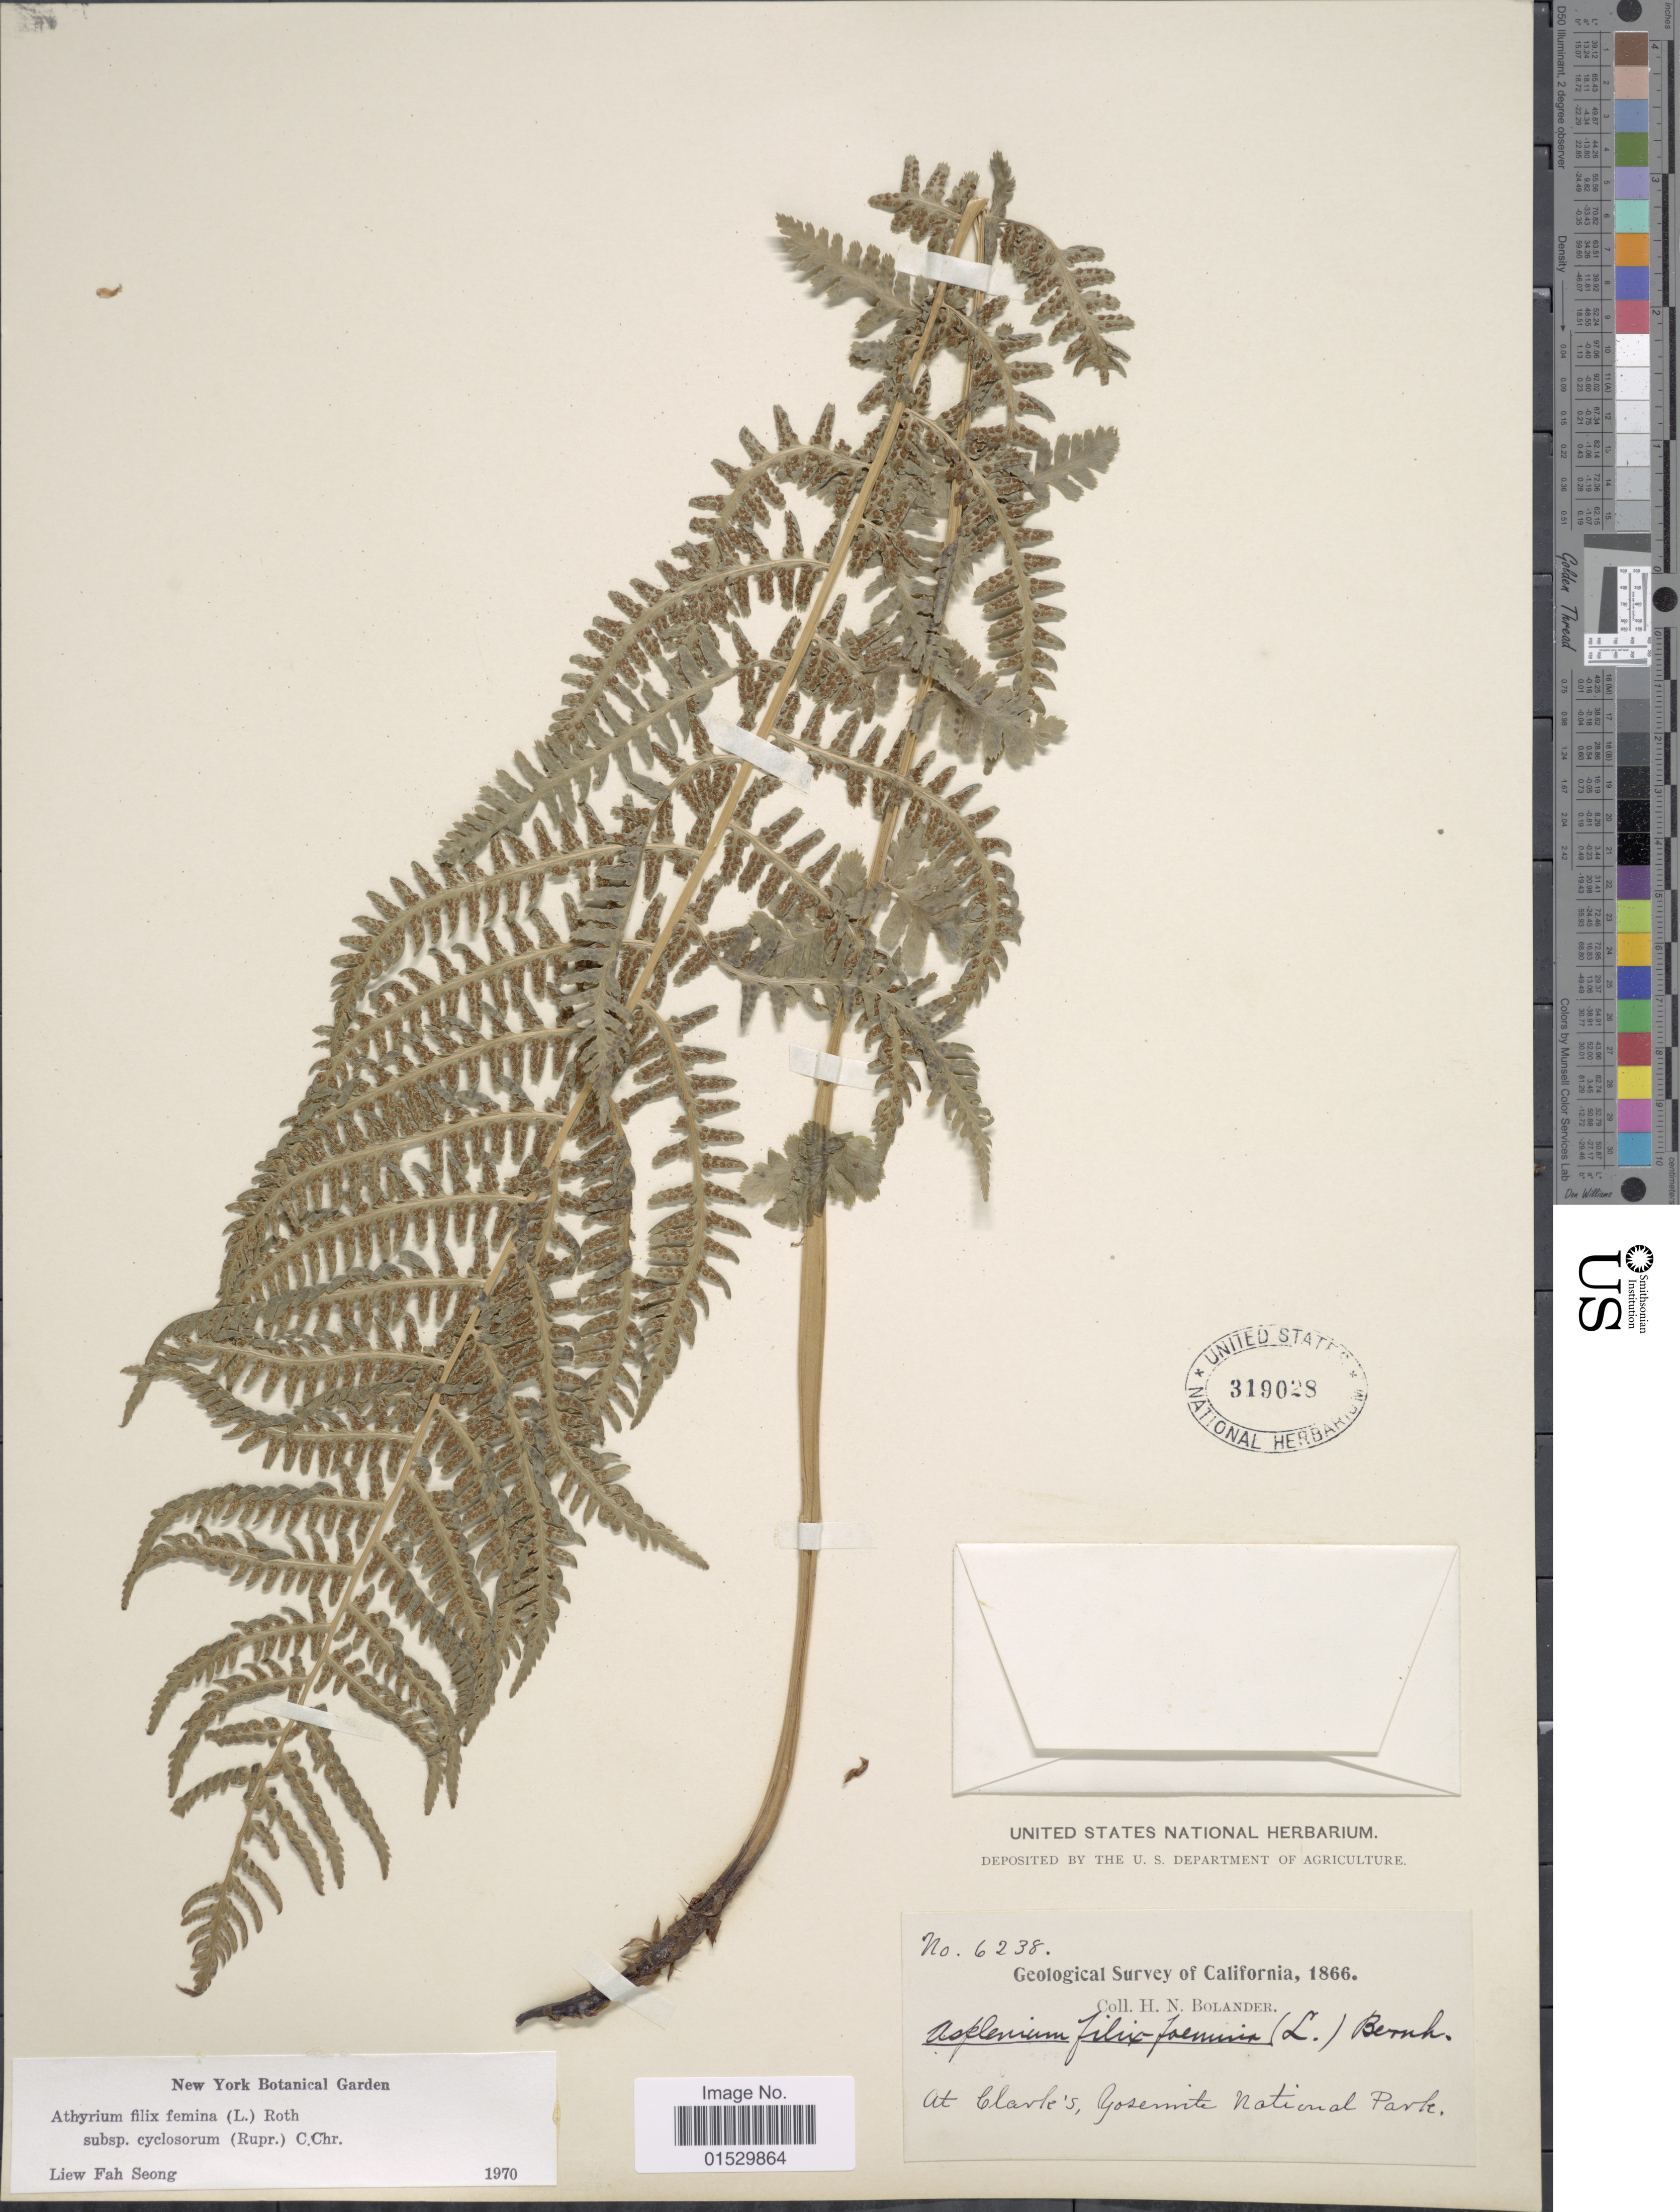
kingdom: Plantae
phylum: Tracheophyta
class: Polypodiopsida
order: Polypodiales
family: Athyriaceae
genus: Athyrium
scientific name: Athyrium filix-femina subsp. cyclosorum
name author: (Rupr.) C. Chr.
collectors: H. Bolander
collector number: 6238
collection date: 1866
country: United States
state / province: California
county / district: Mariposa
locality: At Clarck's Yosemite National Park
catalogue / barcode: US 319028